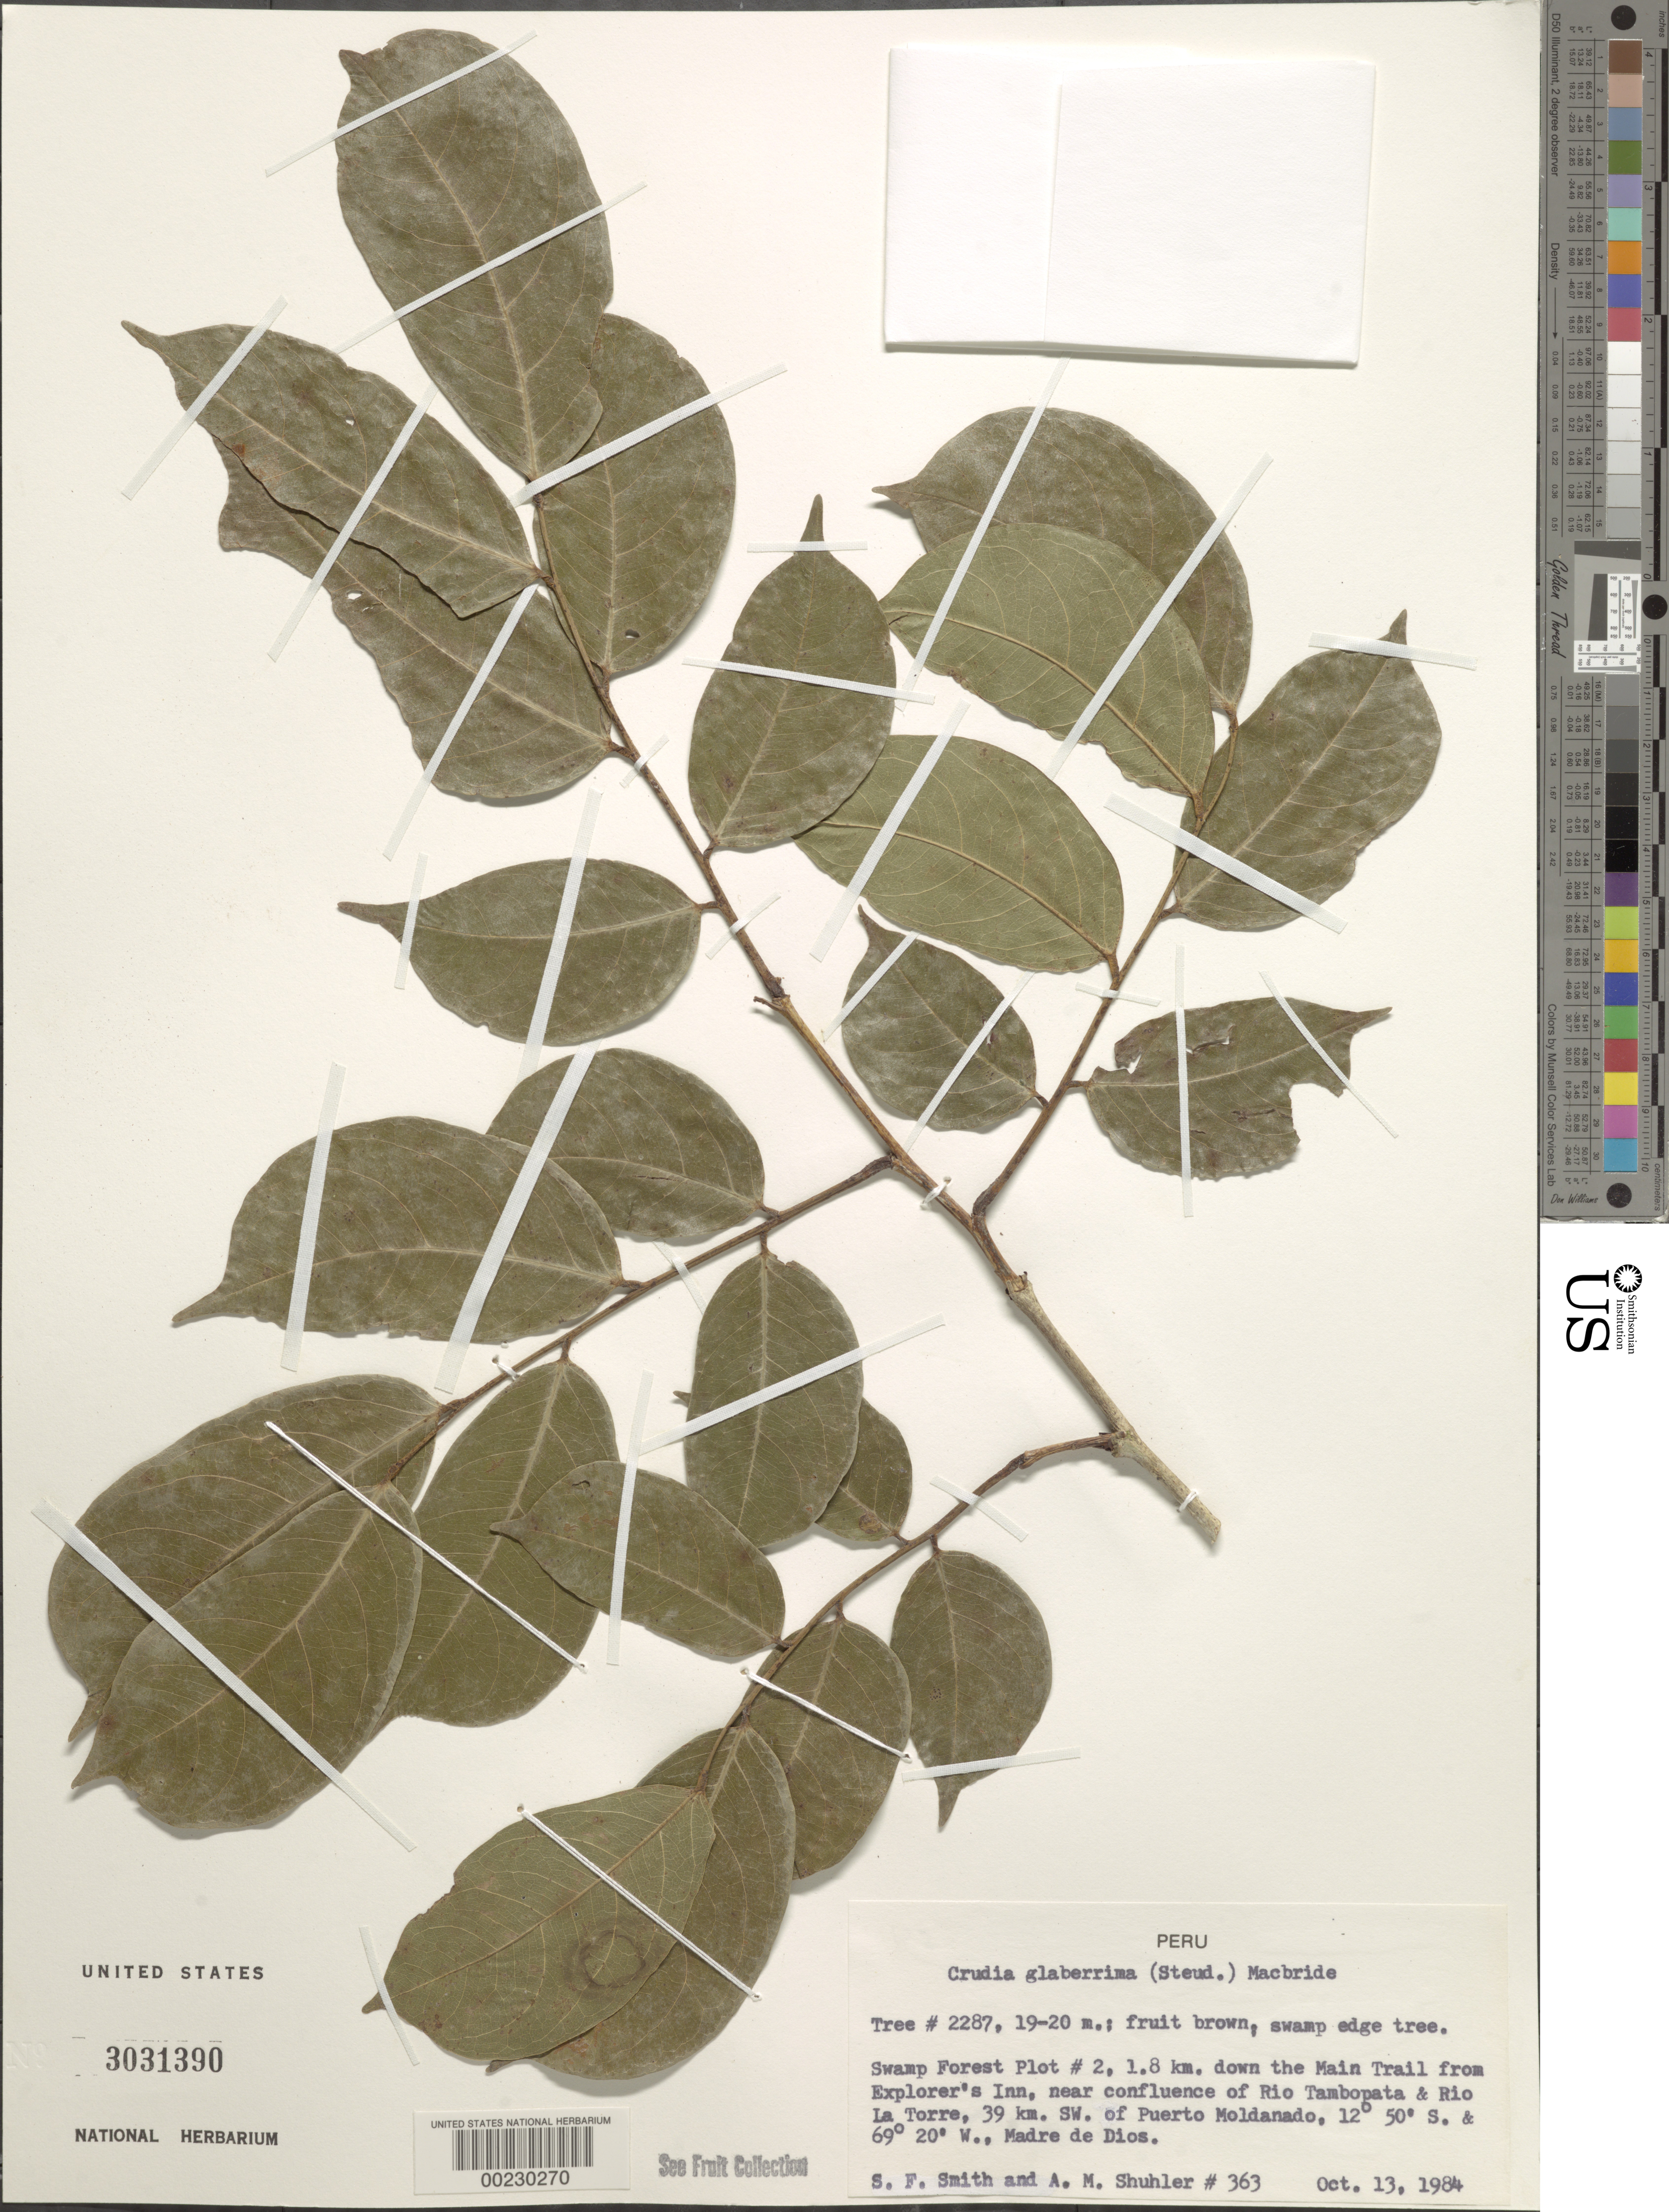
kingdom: Plantae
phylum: Tracheophyta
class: Magnoliopsida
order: Fabales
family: Fabaceae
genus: Crudia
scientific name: Crudia glaberrima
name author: (Steud.) J.F. Macbr.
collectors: S.F. Smith & A. Shuhler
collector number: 363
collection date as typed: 13 Oct 1984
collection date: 1984-10-13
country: Peru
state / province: Madre de Dios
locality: Swamp forest plot #2, 1.8 km down the main trail from explorer's inn, near confluence of rio tambopata & rio la torre . . .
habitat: Swamp edge tree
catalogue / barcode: US 3031390